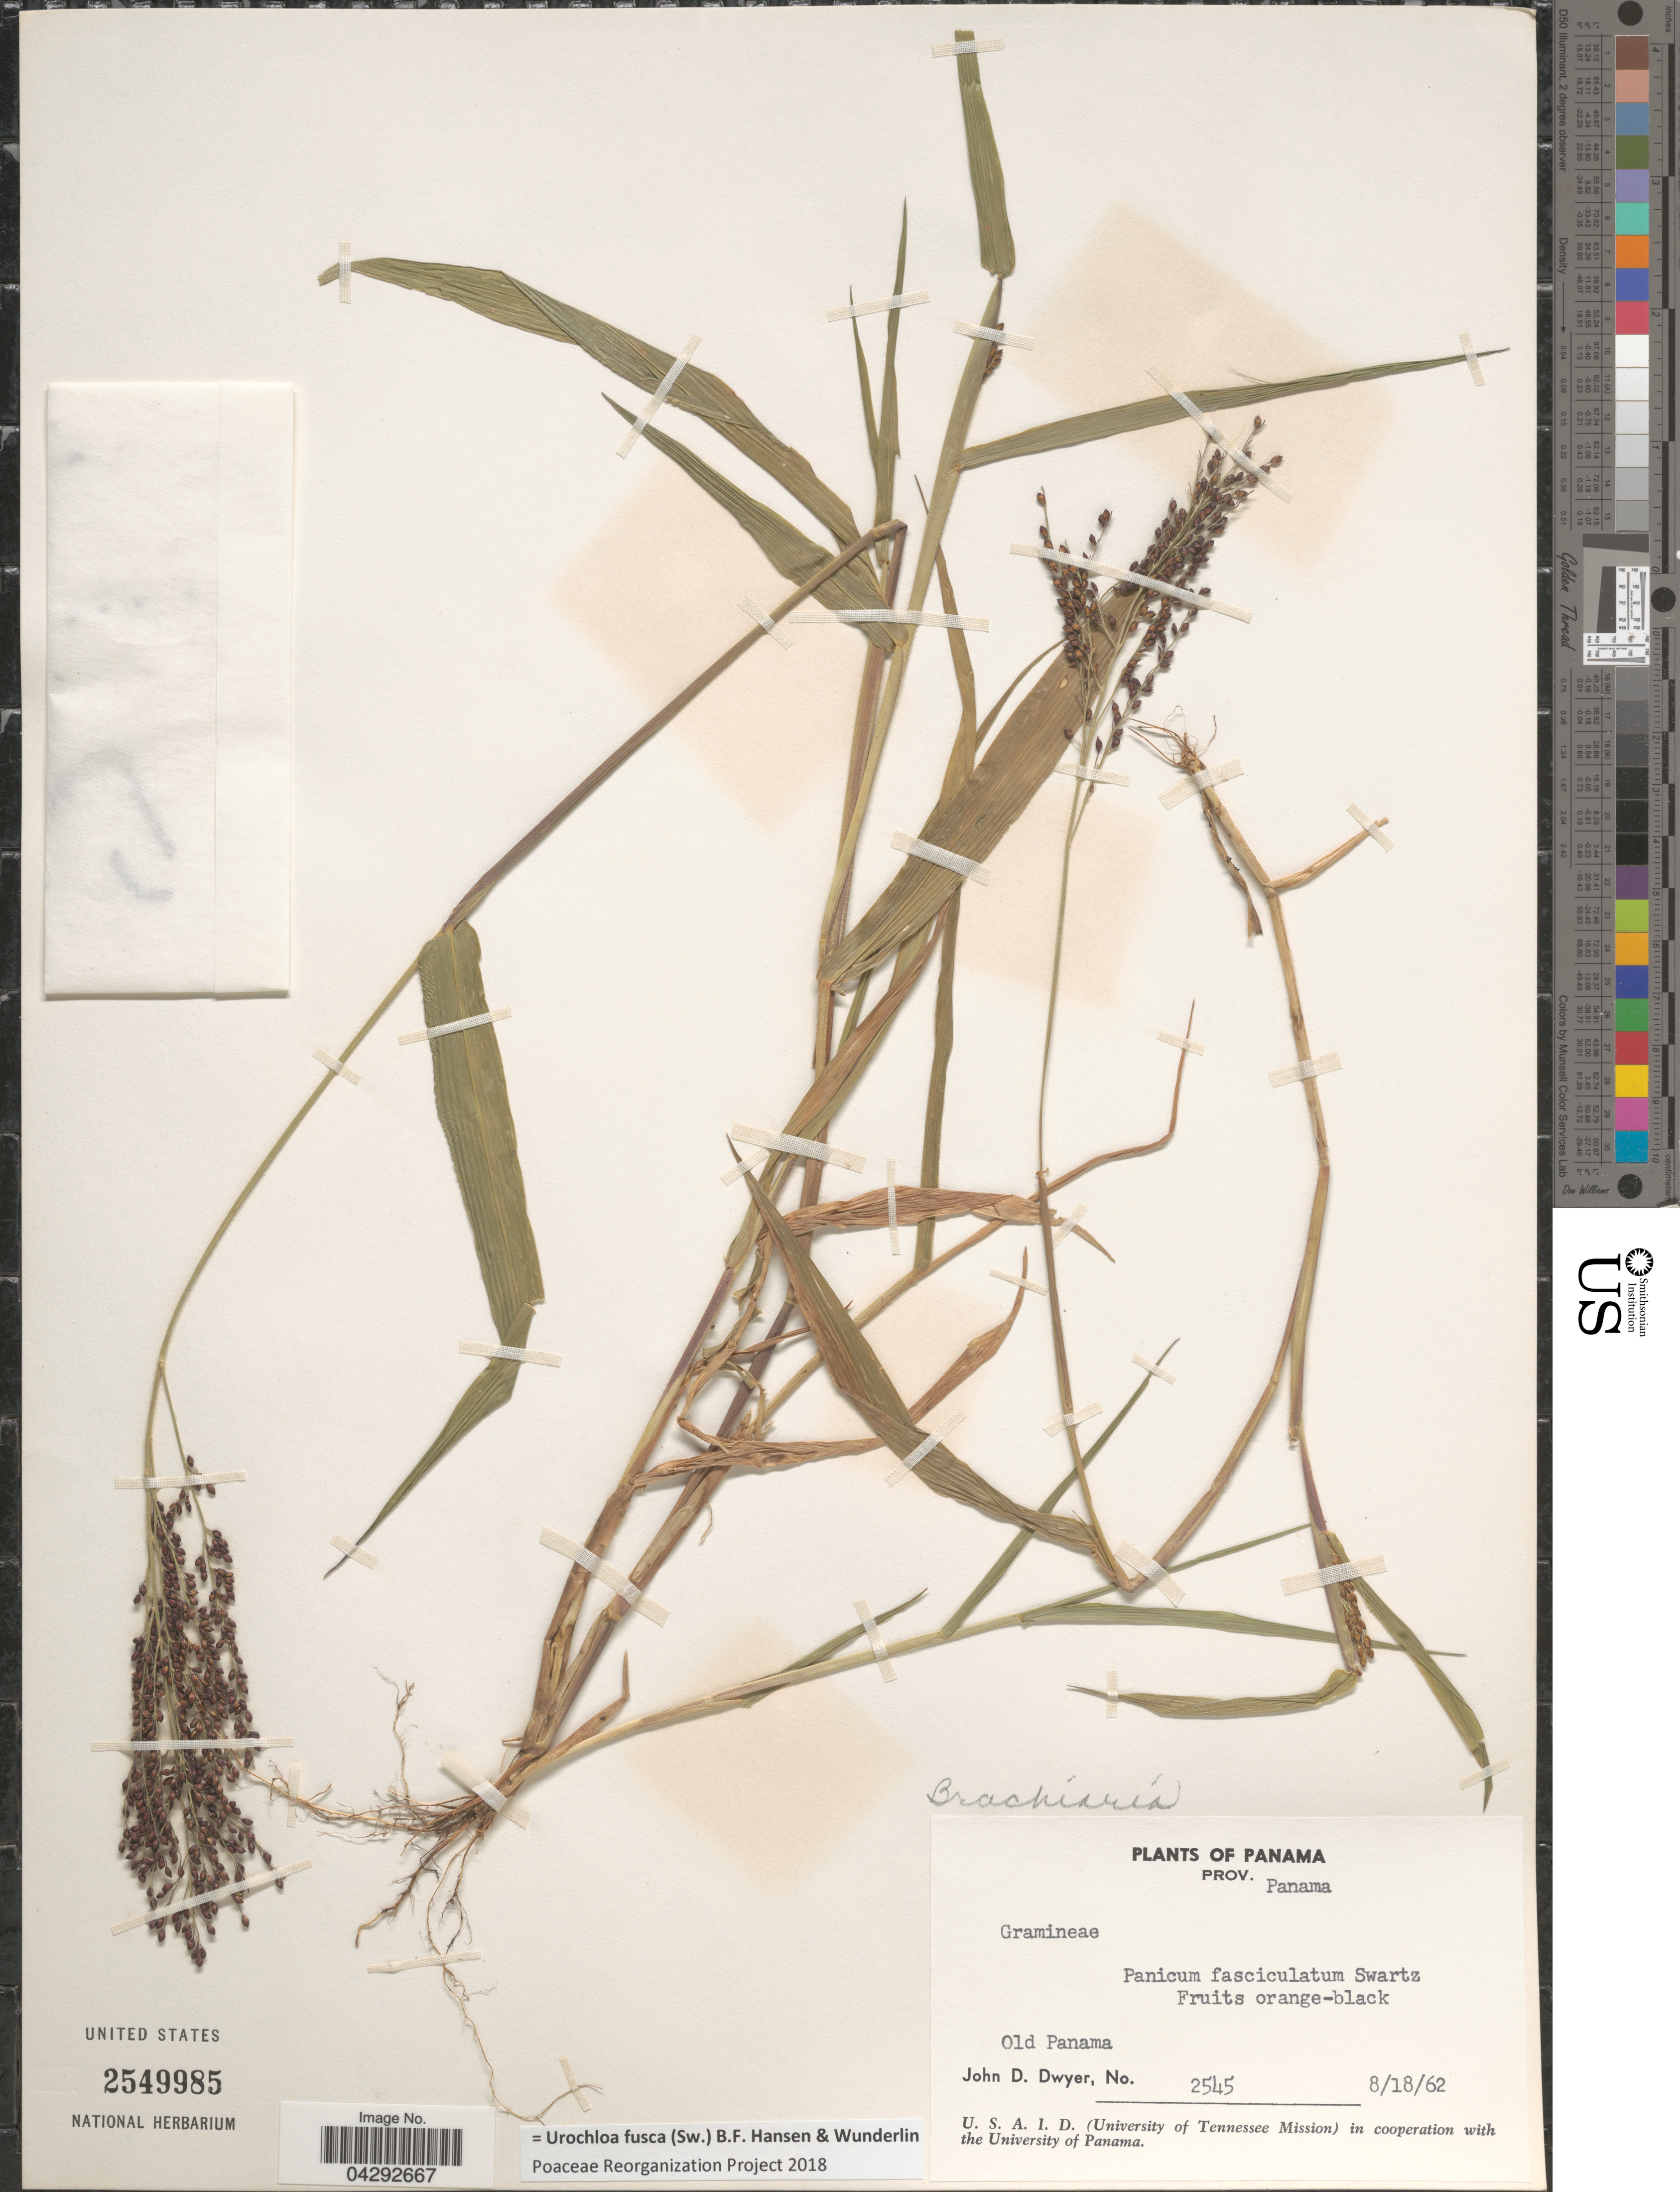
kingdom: Plantae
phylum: Tracheophyta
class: Liliopsida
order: Poales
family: Poaceae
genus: Urochloa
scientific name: Urochloa fusca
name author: (Sw.) B.F. Hansen & Wunderlin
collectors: J. D. Dwyer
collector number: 2545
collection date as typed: Transcribed d/m/y: 18/8/62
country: Panama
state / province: Panamá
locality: Old Panama.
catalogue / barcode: US 2549985